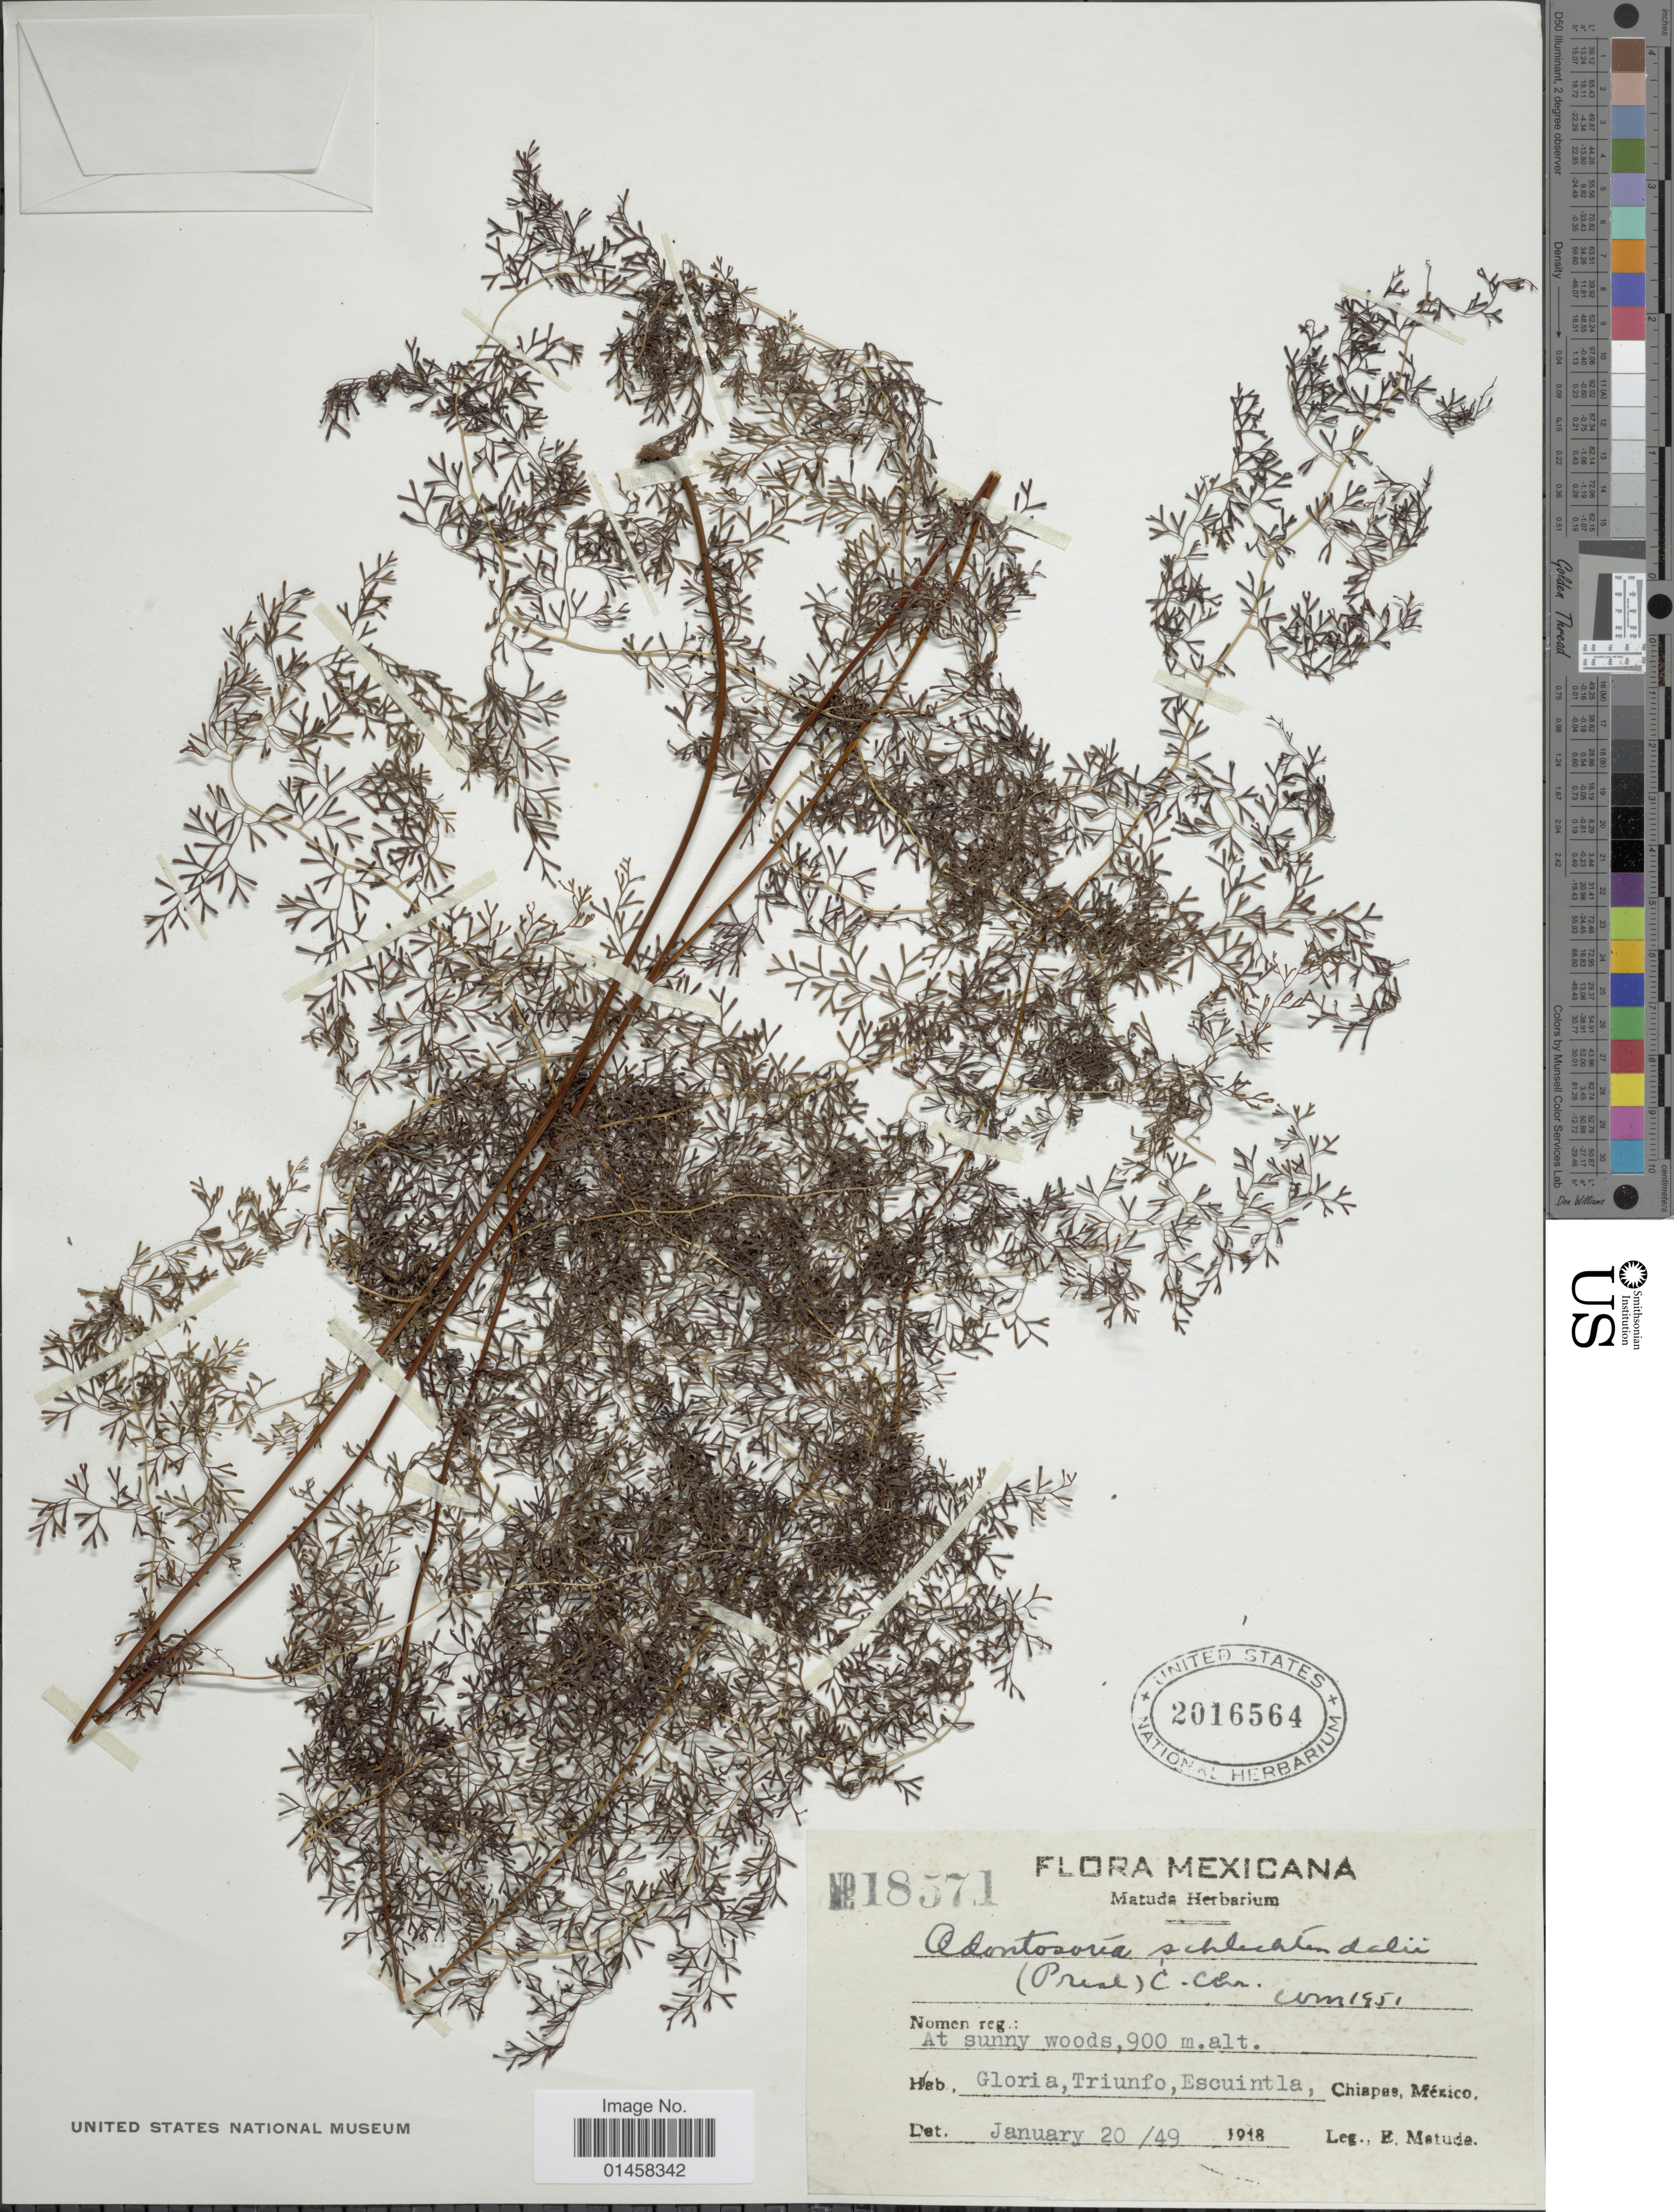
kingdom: Plantae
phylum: Tracheophyta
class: Polypodiopsida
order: Polypodiales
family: Lindsaeaceae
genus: Odontosoria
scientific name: Odontosoria schlechtendalii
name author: (C. Presl) C. Chr.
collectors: E. Matuda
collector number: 18571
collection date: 1918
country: Mexico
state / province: Chiapas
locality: Gloria, Triunfo, Escuintla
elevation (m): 900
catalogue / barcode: US 2016564